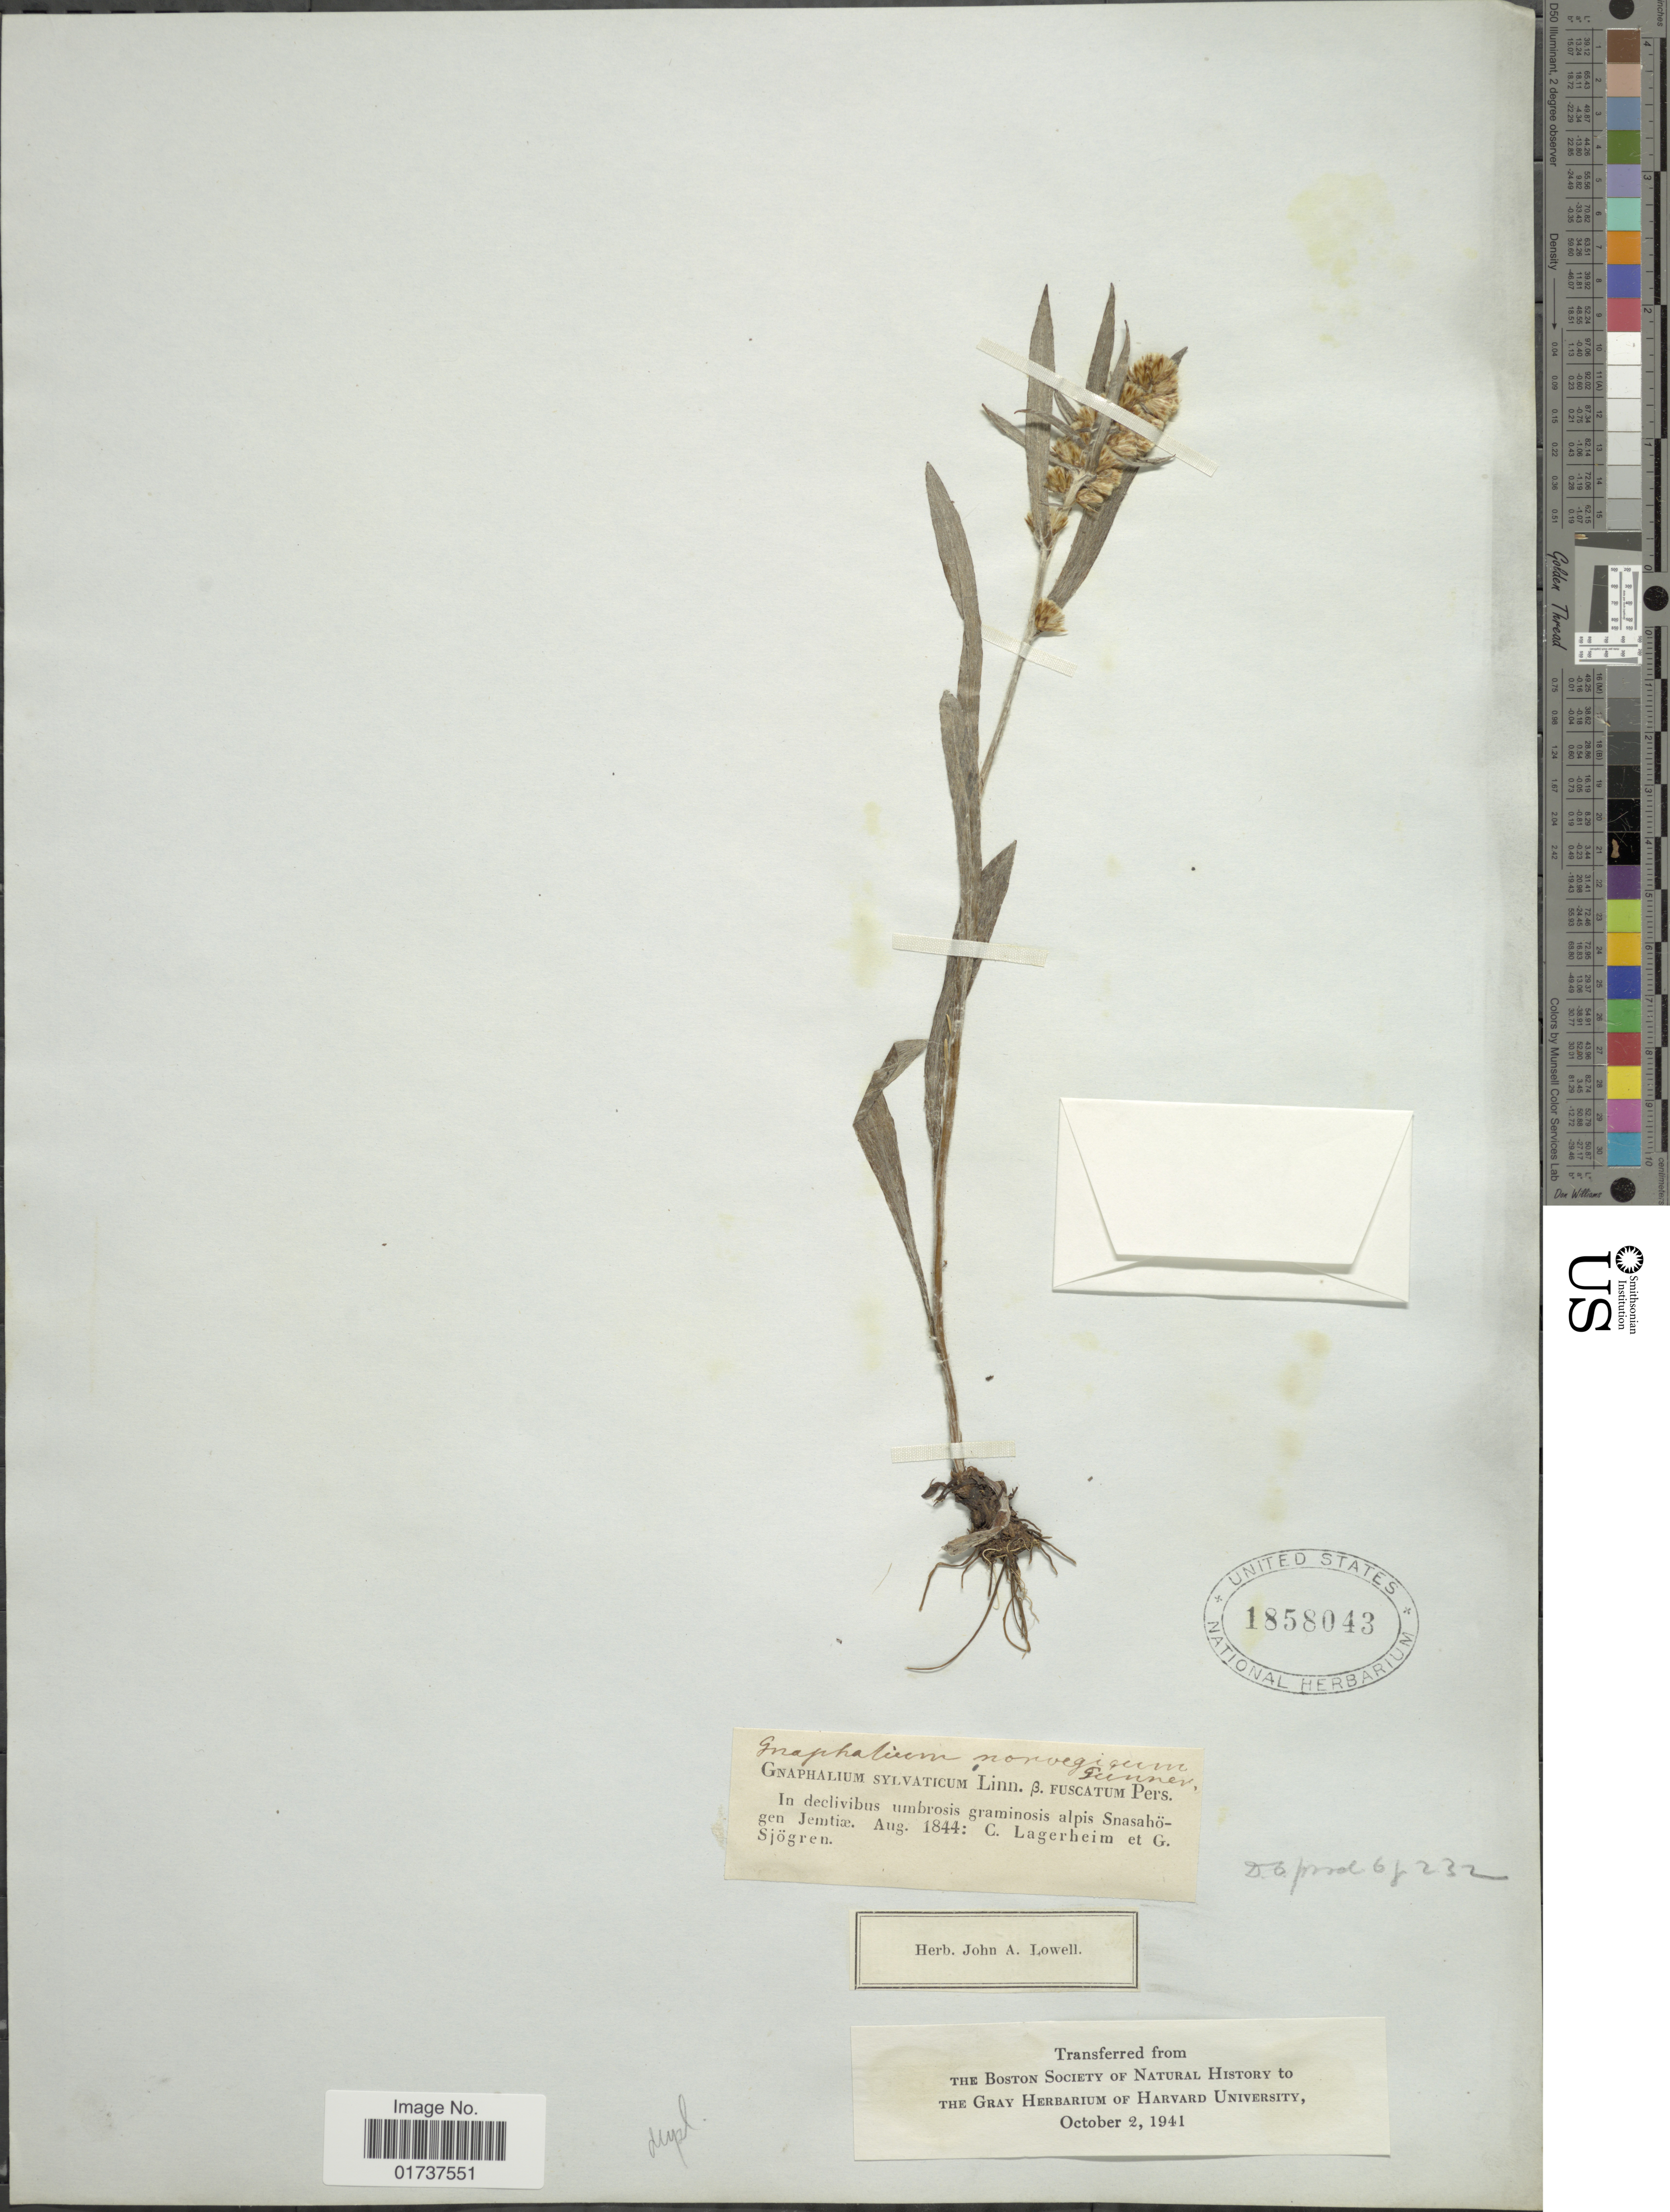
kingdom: Plantae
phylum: Tracheophyta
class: Magnoliopsida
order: Asterales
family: Asteraceae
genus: Gnaphalium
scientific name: Gnaphalium norvegicum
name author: Gunnerus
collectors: C. Lagerheim & G. Sjögren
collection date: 1844-08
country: Sweden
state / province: Jämtland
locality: In declivibus umbrosis graminosis alpris Snasahogen Jemtiae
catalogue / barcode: US 1858043